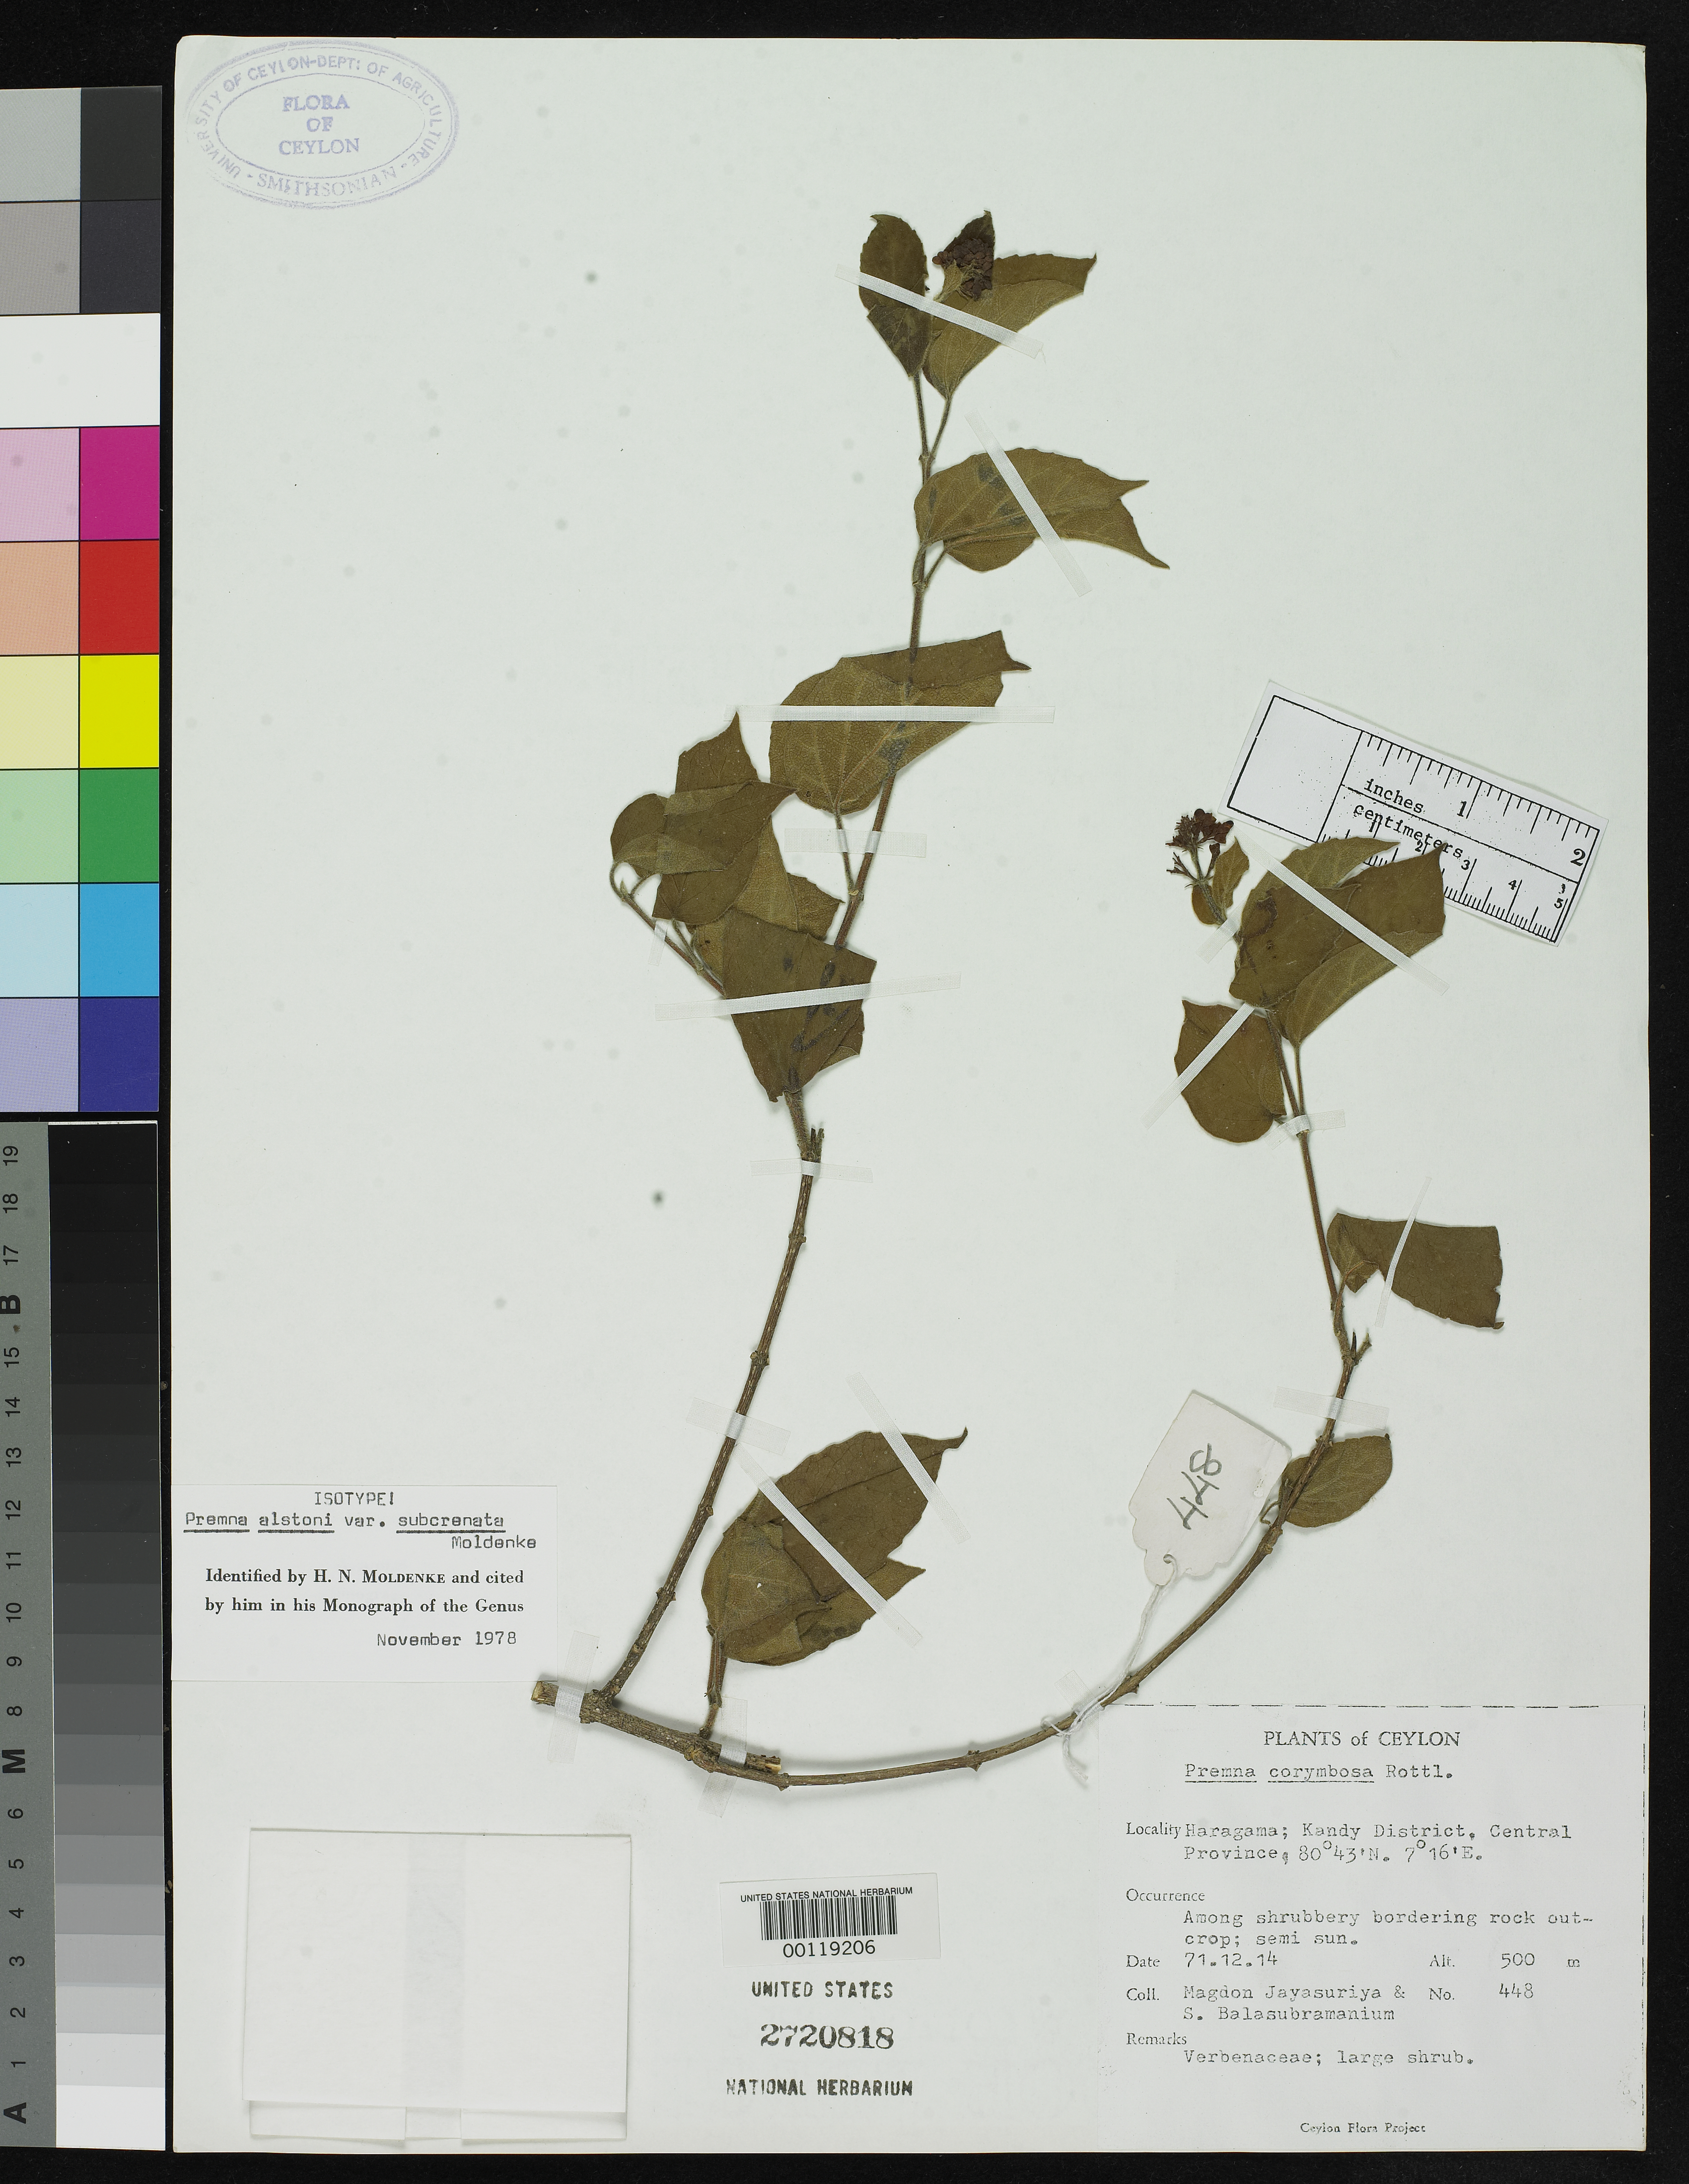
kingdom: Plantae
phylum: Tracheophyta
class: Magnoliopsida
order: Lamiales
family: Lamiaceae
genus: Premna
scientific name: Premna alstonii var. subcrenata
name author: Moldenke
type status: Isotype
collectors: A. H. Jayasuriya & S. Balasubramaniam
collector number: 448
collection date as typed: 14 Dec 1971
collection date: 1971-12-14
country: Sri Lanka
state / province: Central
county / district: Kandy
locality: Hara Gama.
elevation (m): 500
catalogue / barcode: US 2720818